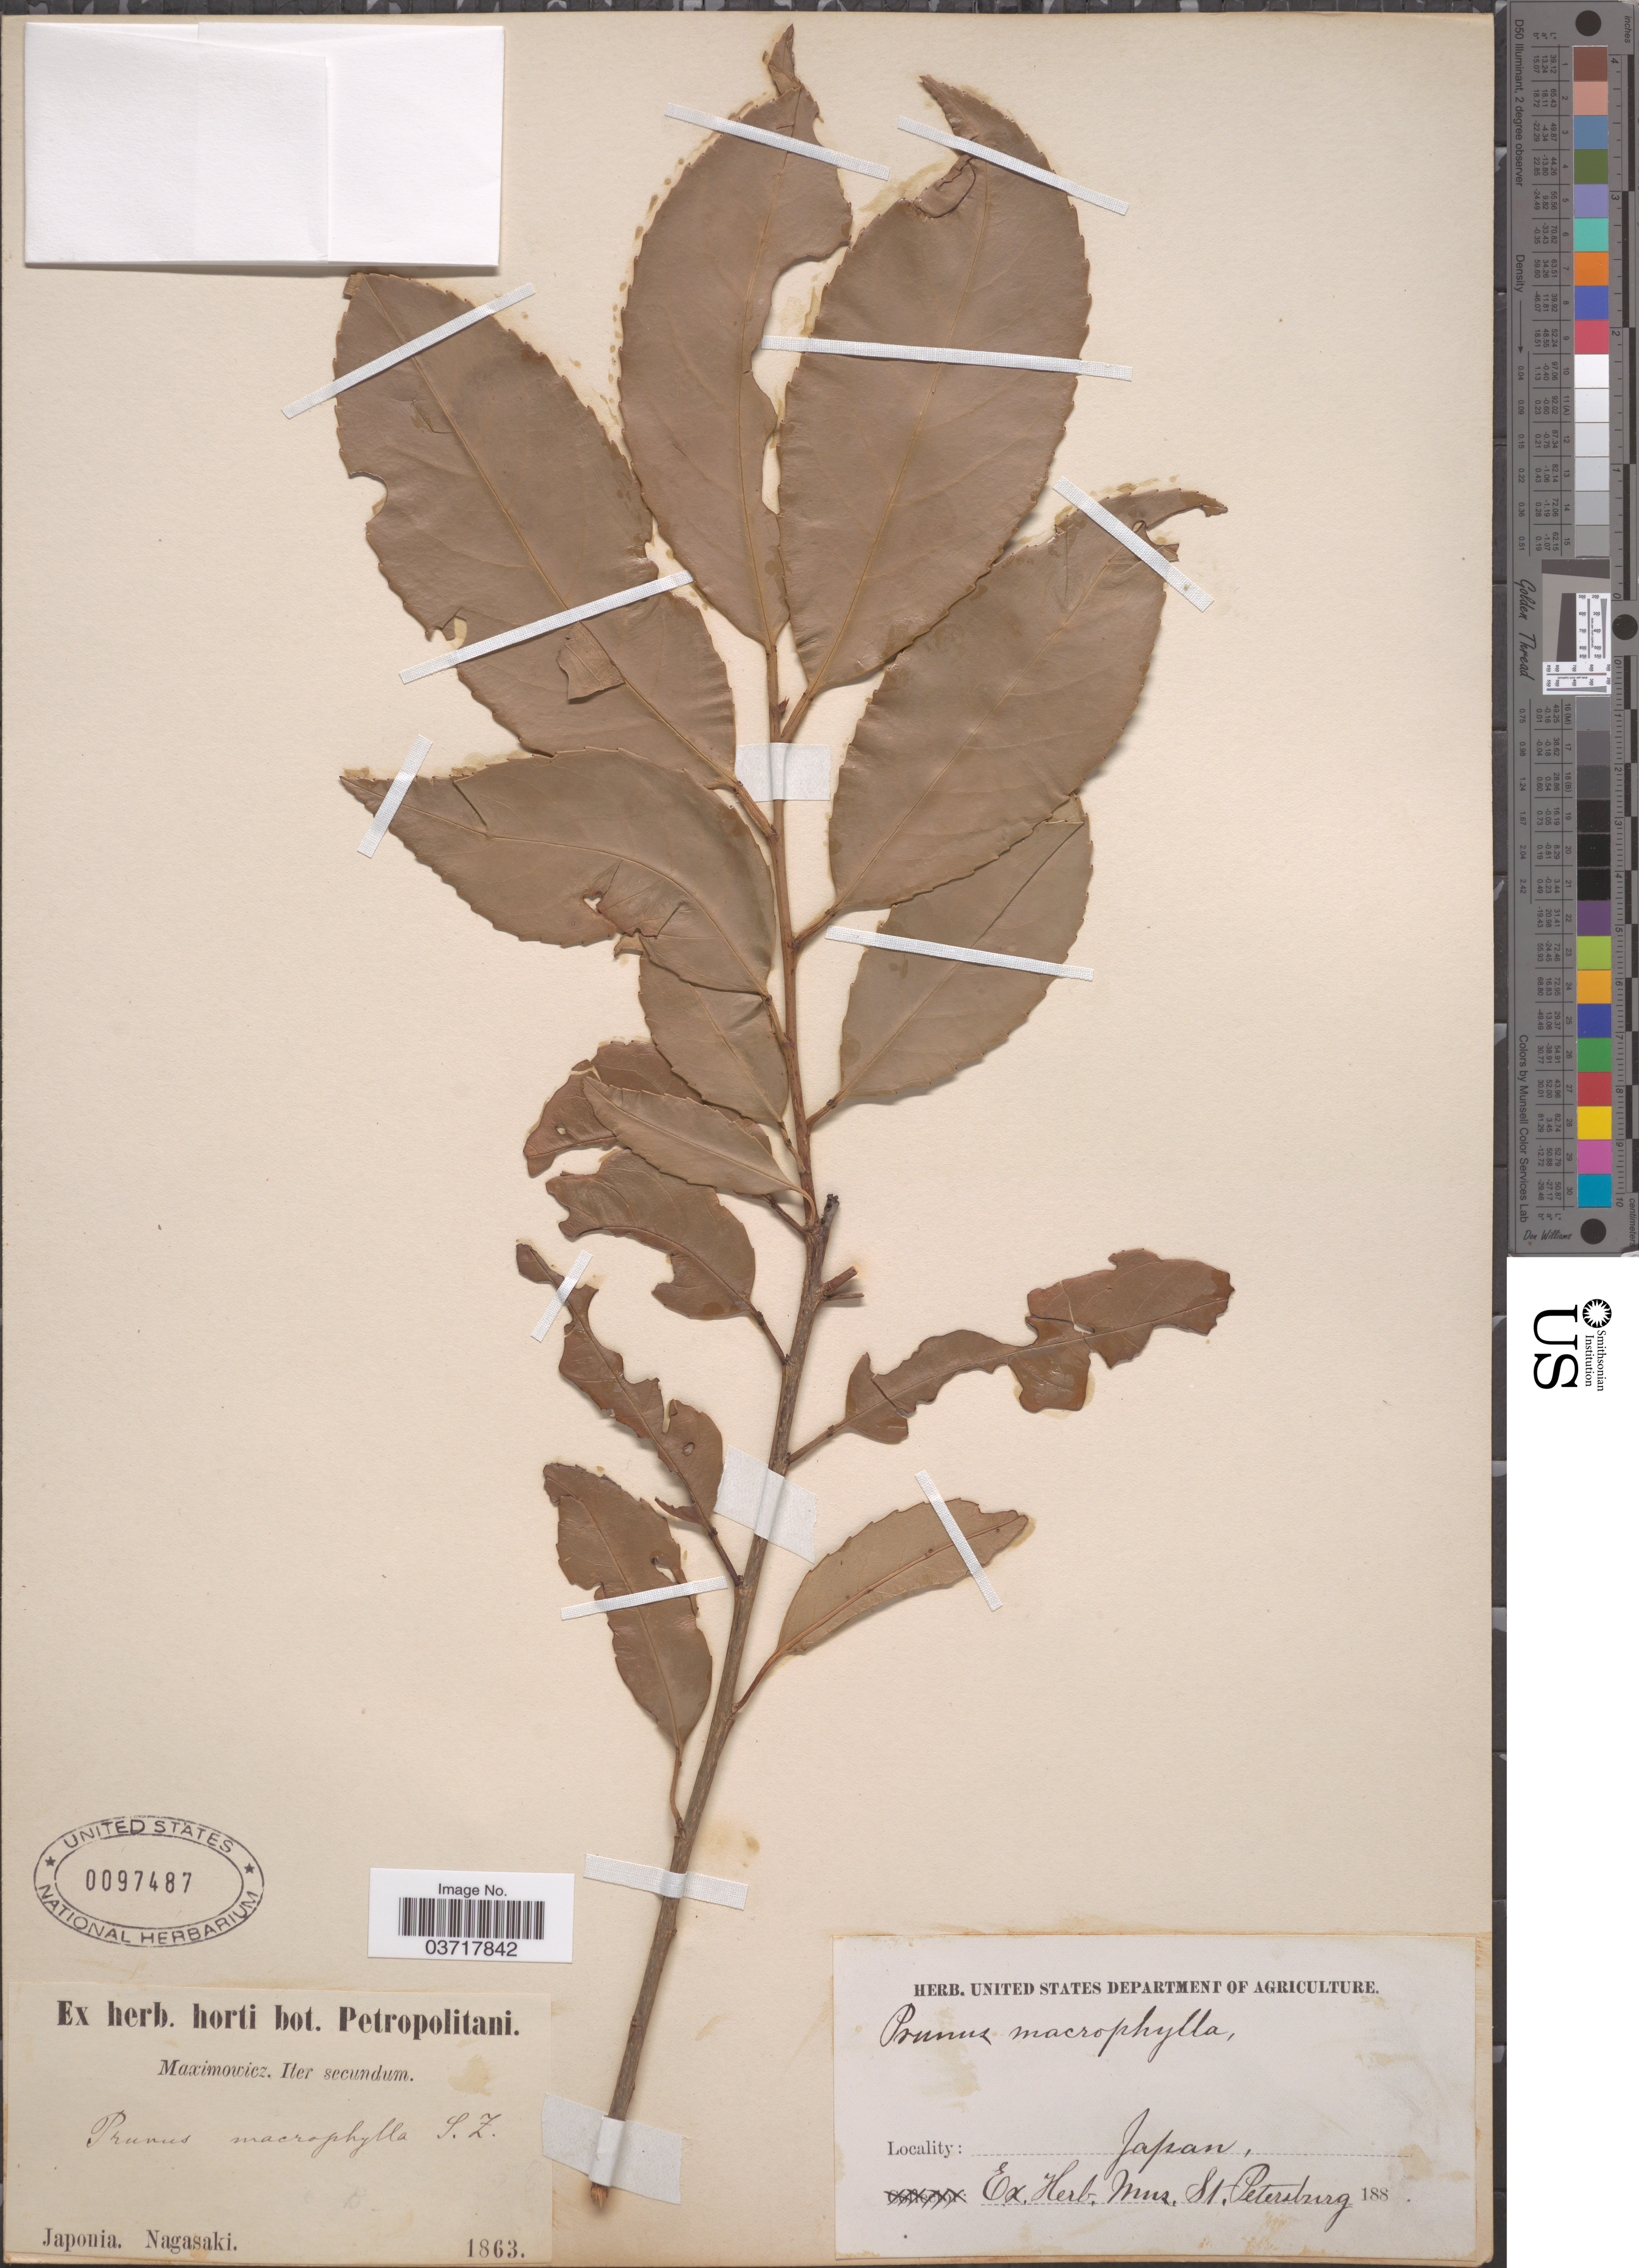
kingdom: Plantae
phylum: Tracheophyta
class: Magnoliopsida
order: Rosales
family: Rosaceae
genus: Prunus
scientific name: Prunus macrophylla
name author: Poir.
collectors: Maximowicz, --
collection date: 1863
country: Japan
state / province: Nagasaki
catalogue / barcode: US 97487